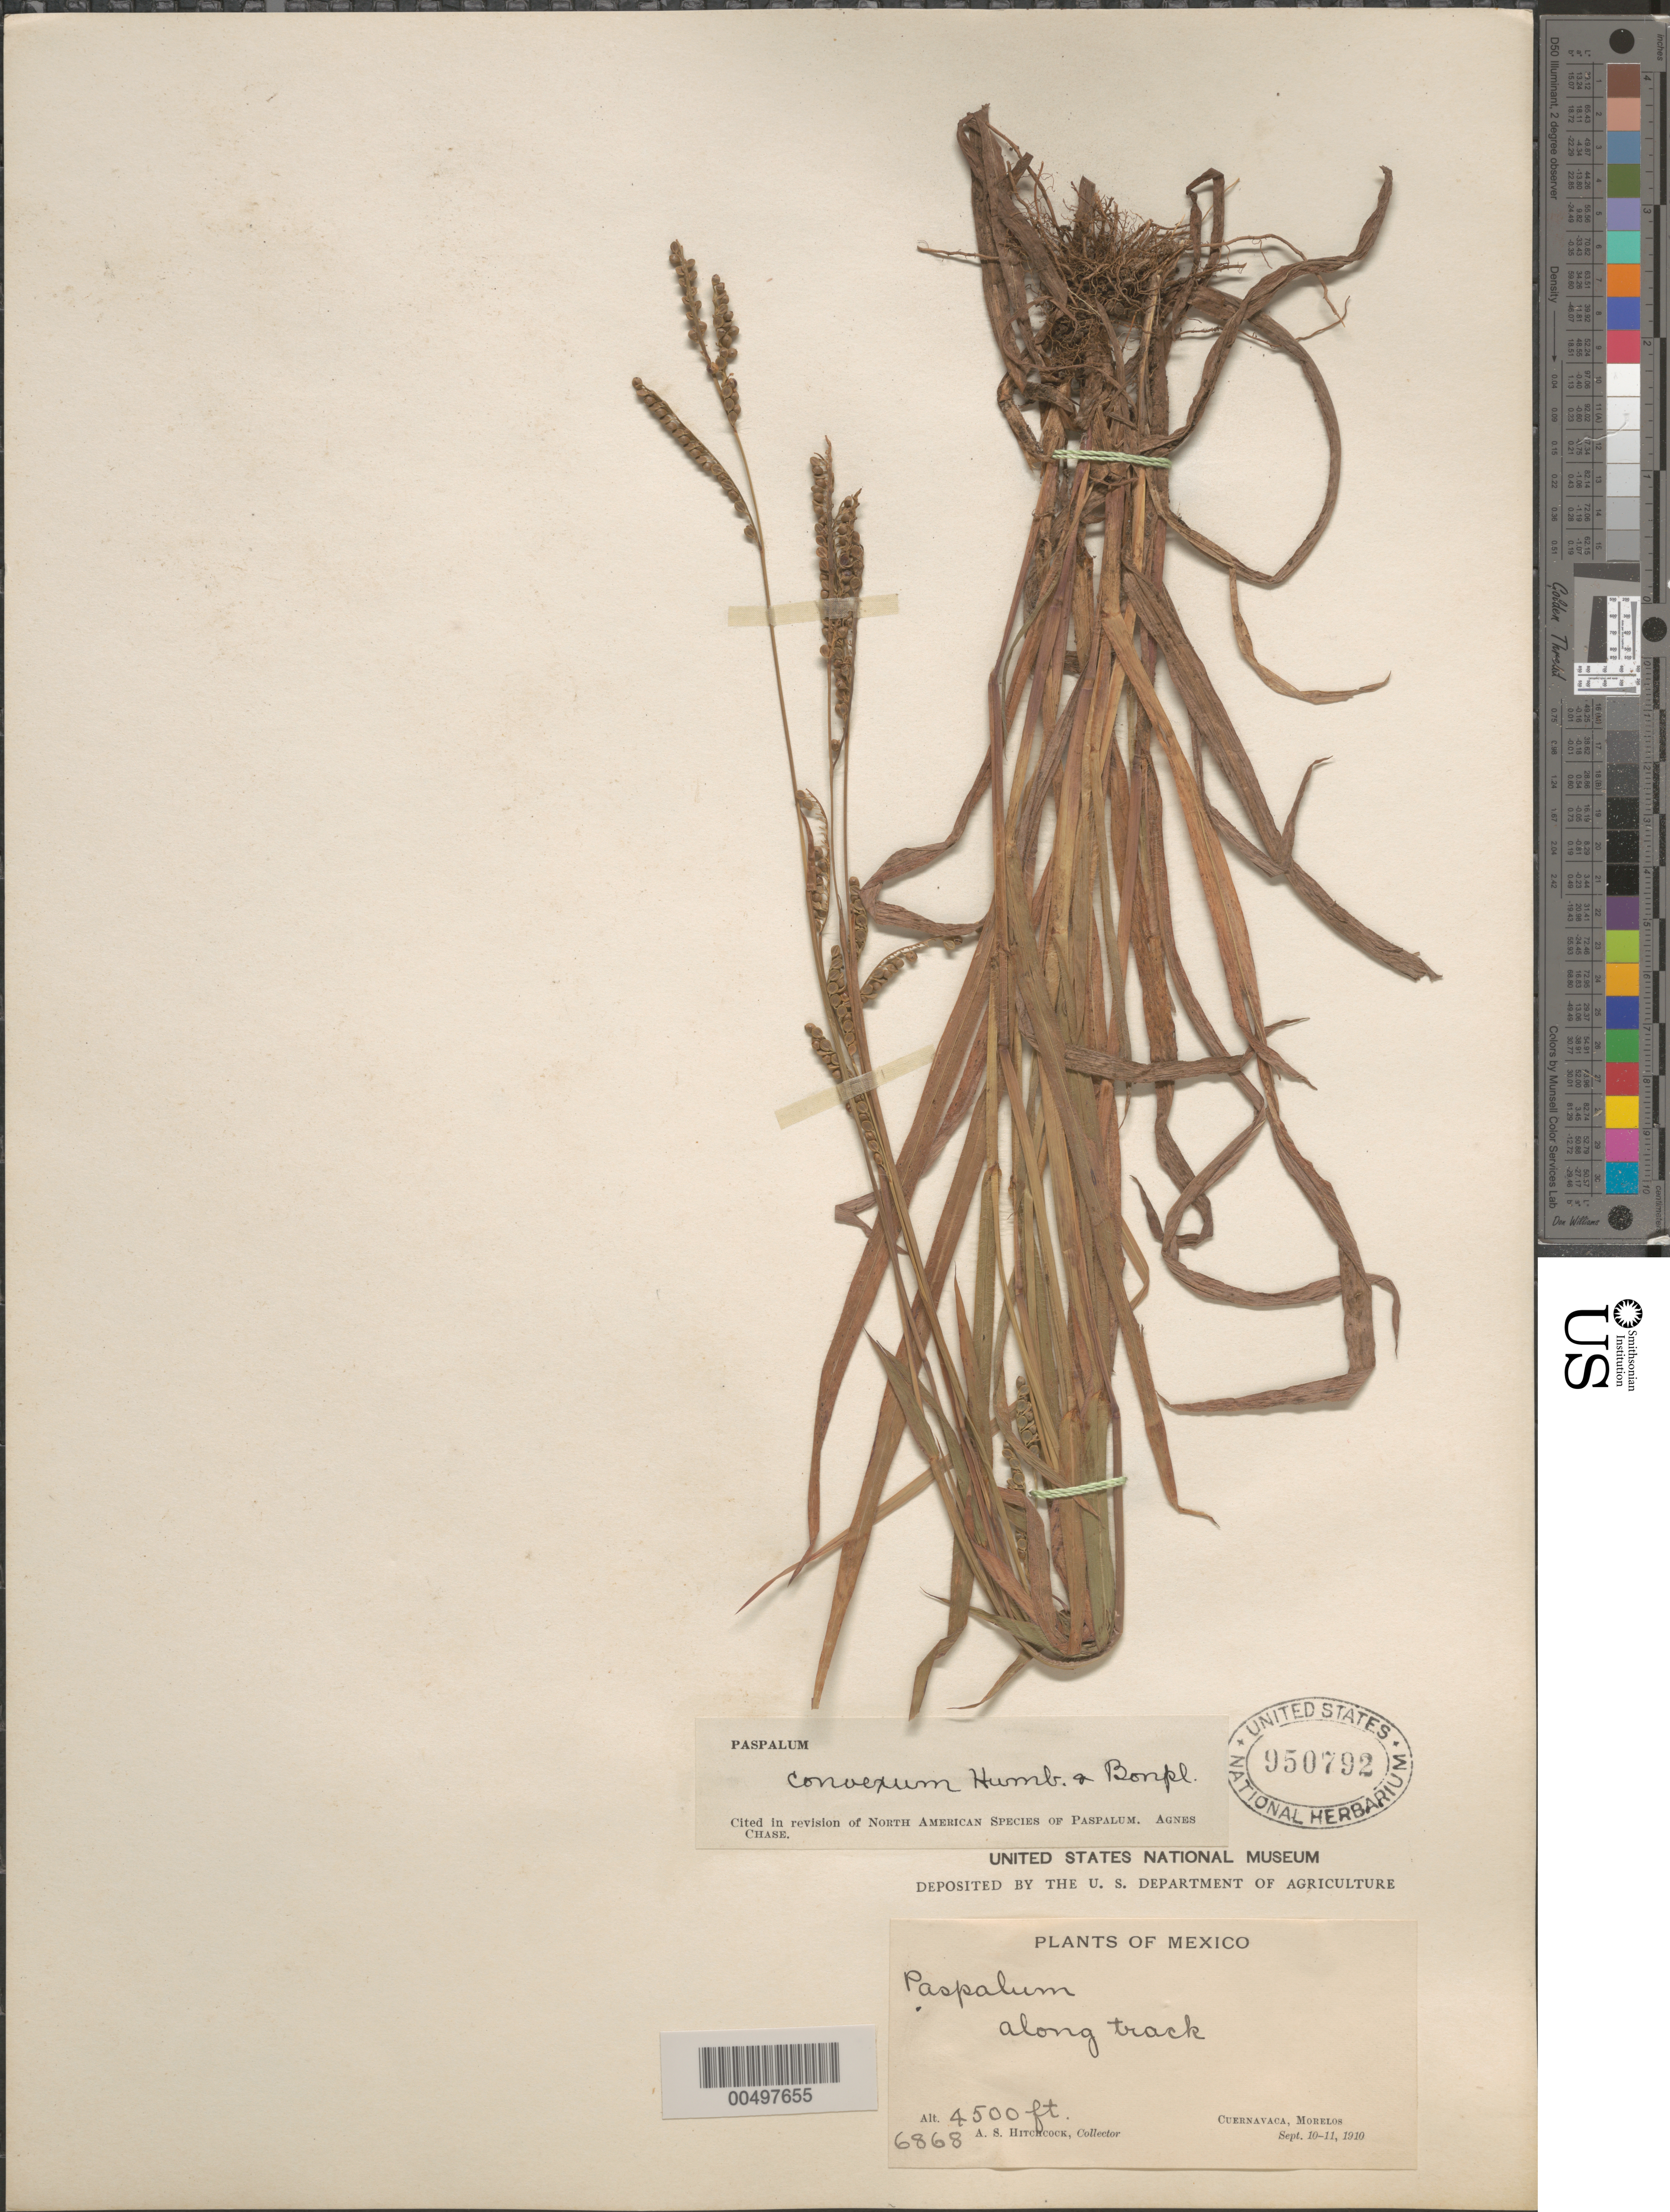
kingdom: Plantae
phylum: Tracheophyta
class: Liliopsida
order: Poales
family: Poaceae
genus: Paspalum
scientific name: Paspalum convexum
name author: Humb. & Bonpl. ex Flüggé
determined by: Chase, [M.] Agnes, (US)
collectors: A. S. Hitchcock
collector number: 6868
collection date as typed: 10 Sep 1910 to 11 Sep 1910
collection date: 1910-09-11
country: Mexico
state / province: Morelos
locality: Cuernavaca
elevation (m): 1372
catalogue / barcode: US 950792